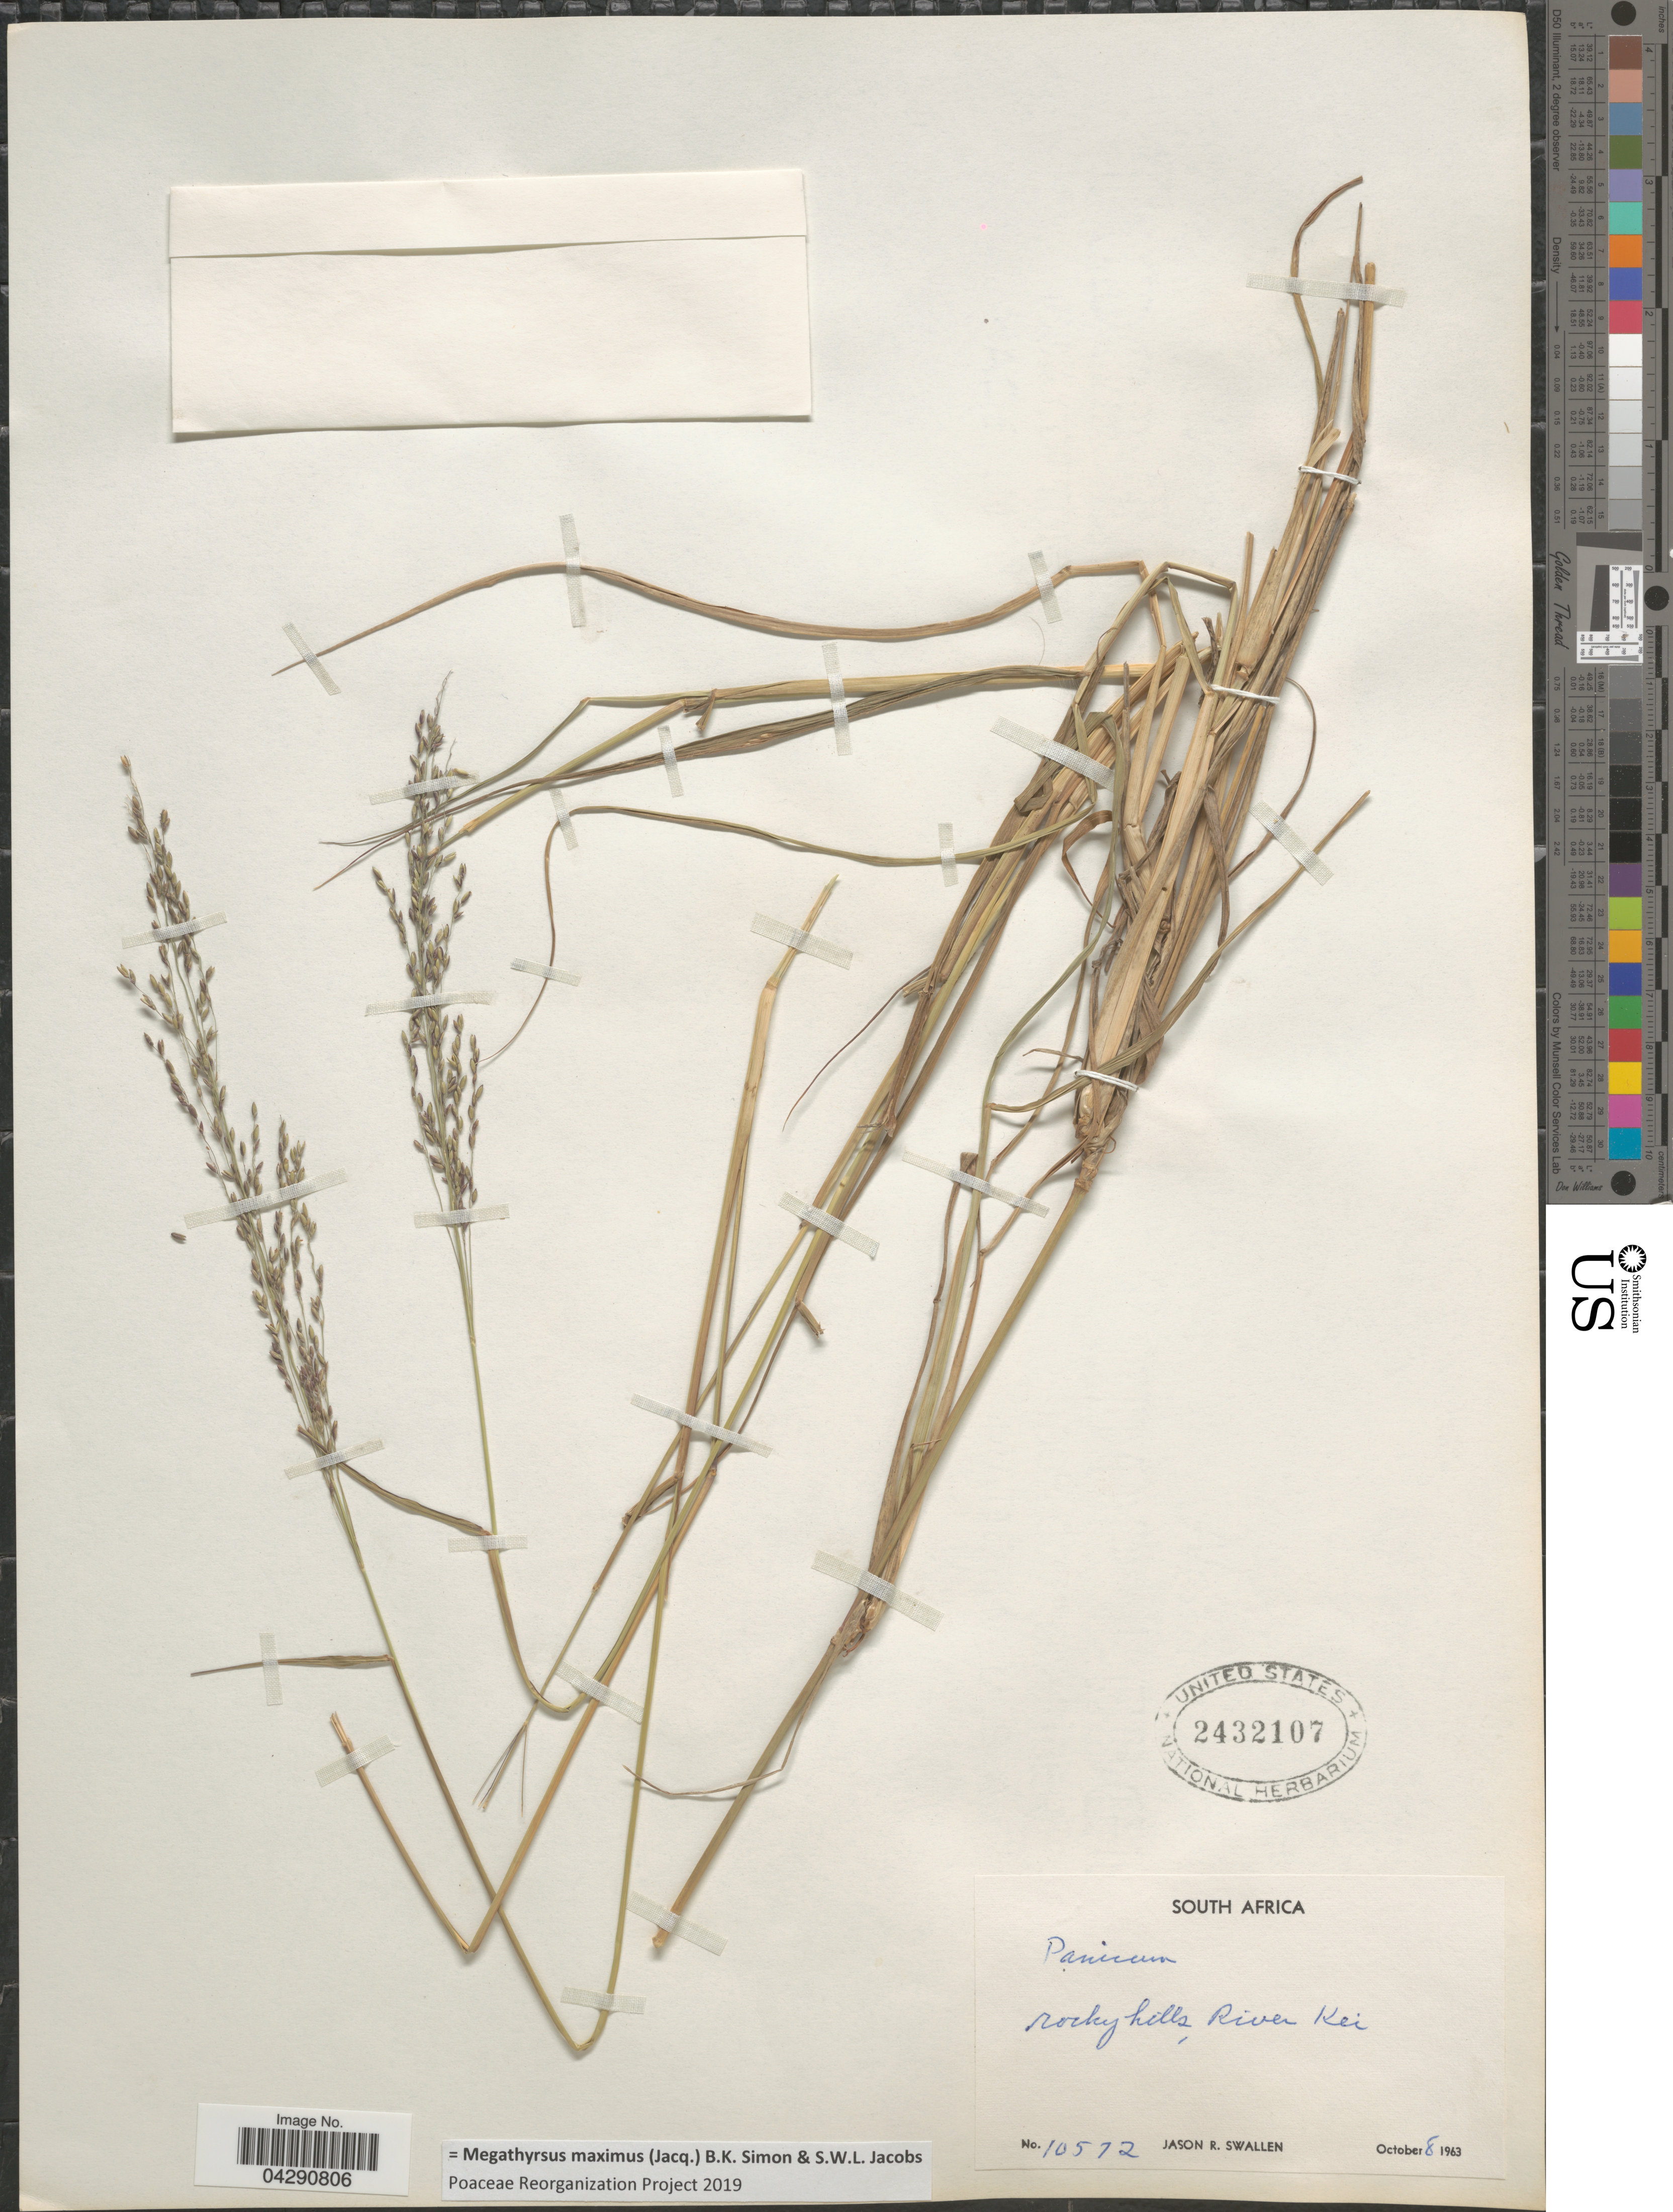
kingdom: Plantae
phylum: Tracheophyta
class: Liliopsida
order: Poales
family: Poaceae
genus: Megathyrsus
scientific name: Megathyrsus maximus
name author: (Jacq.) B.K. Simon & S.W.L. Jacobs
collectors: J. R. Swallen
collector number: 10572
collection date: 1963-10-08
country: South Africa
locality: Rocky hills, River Kei.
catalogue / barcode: US 2432107